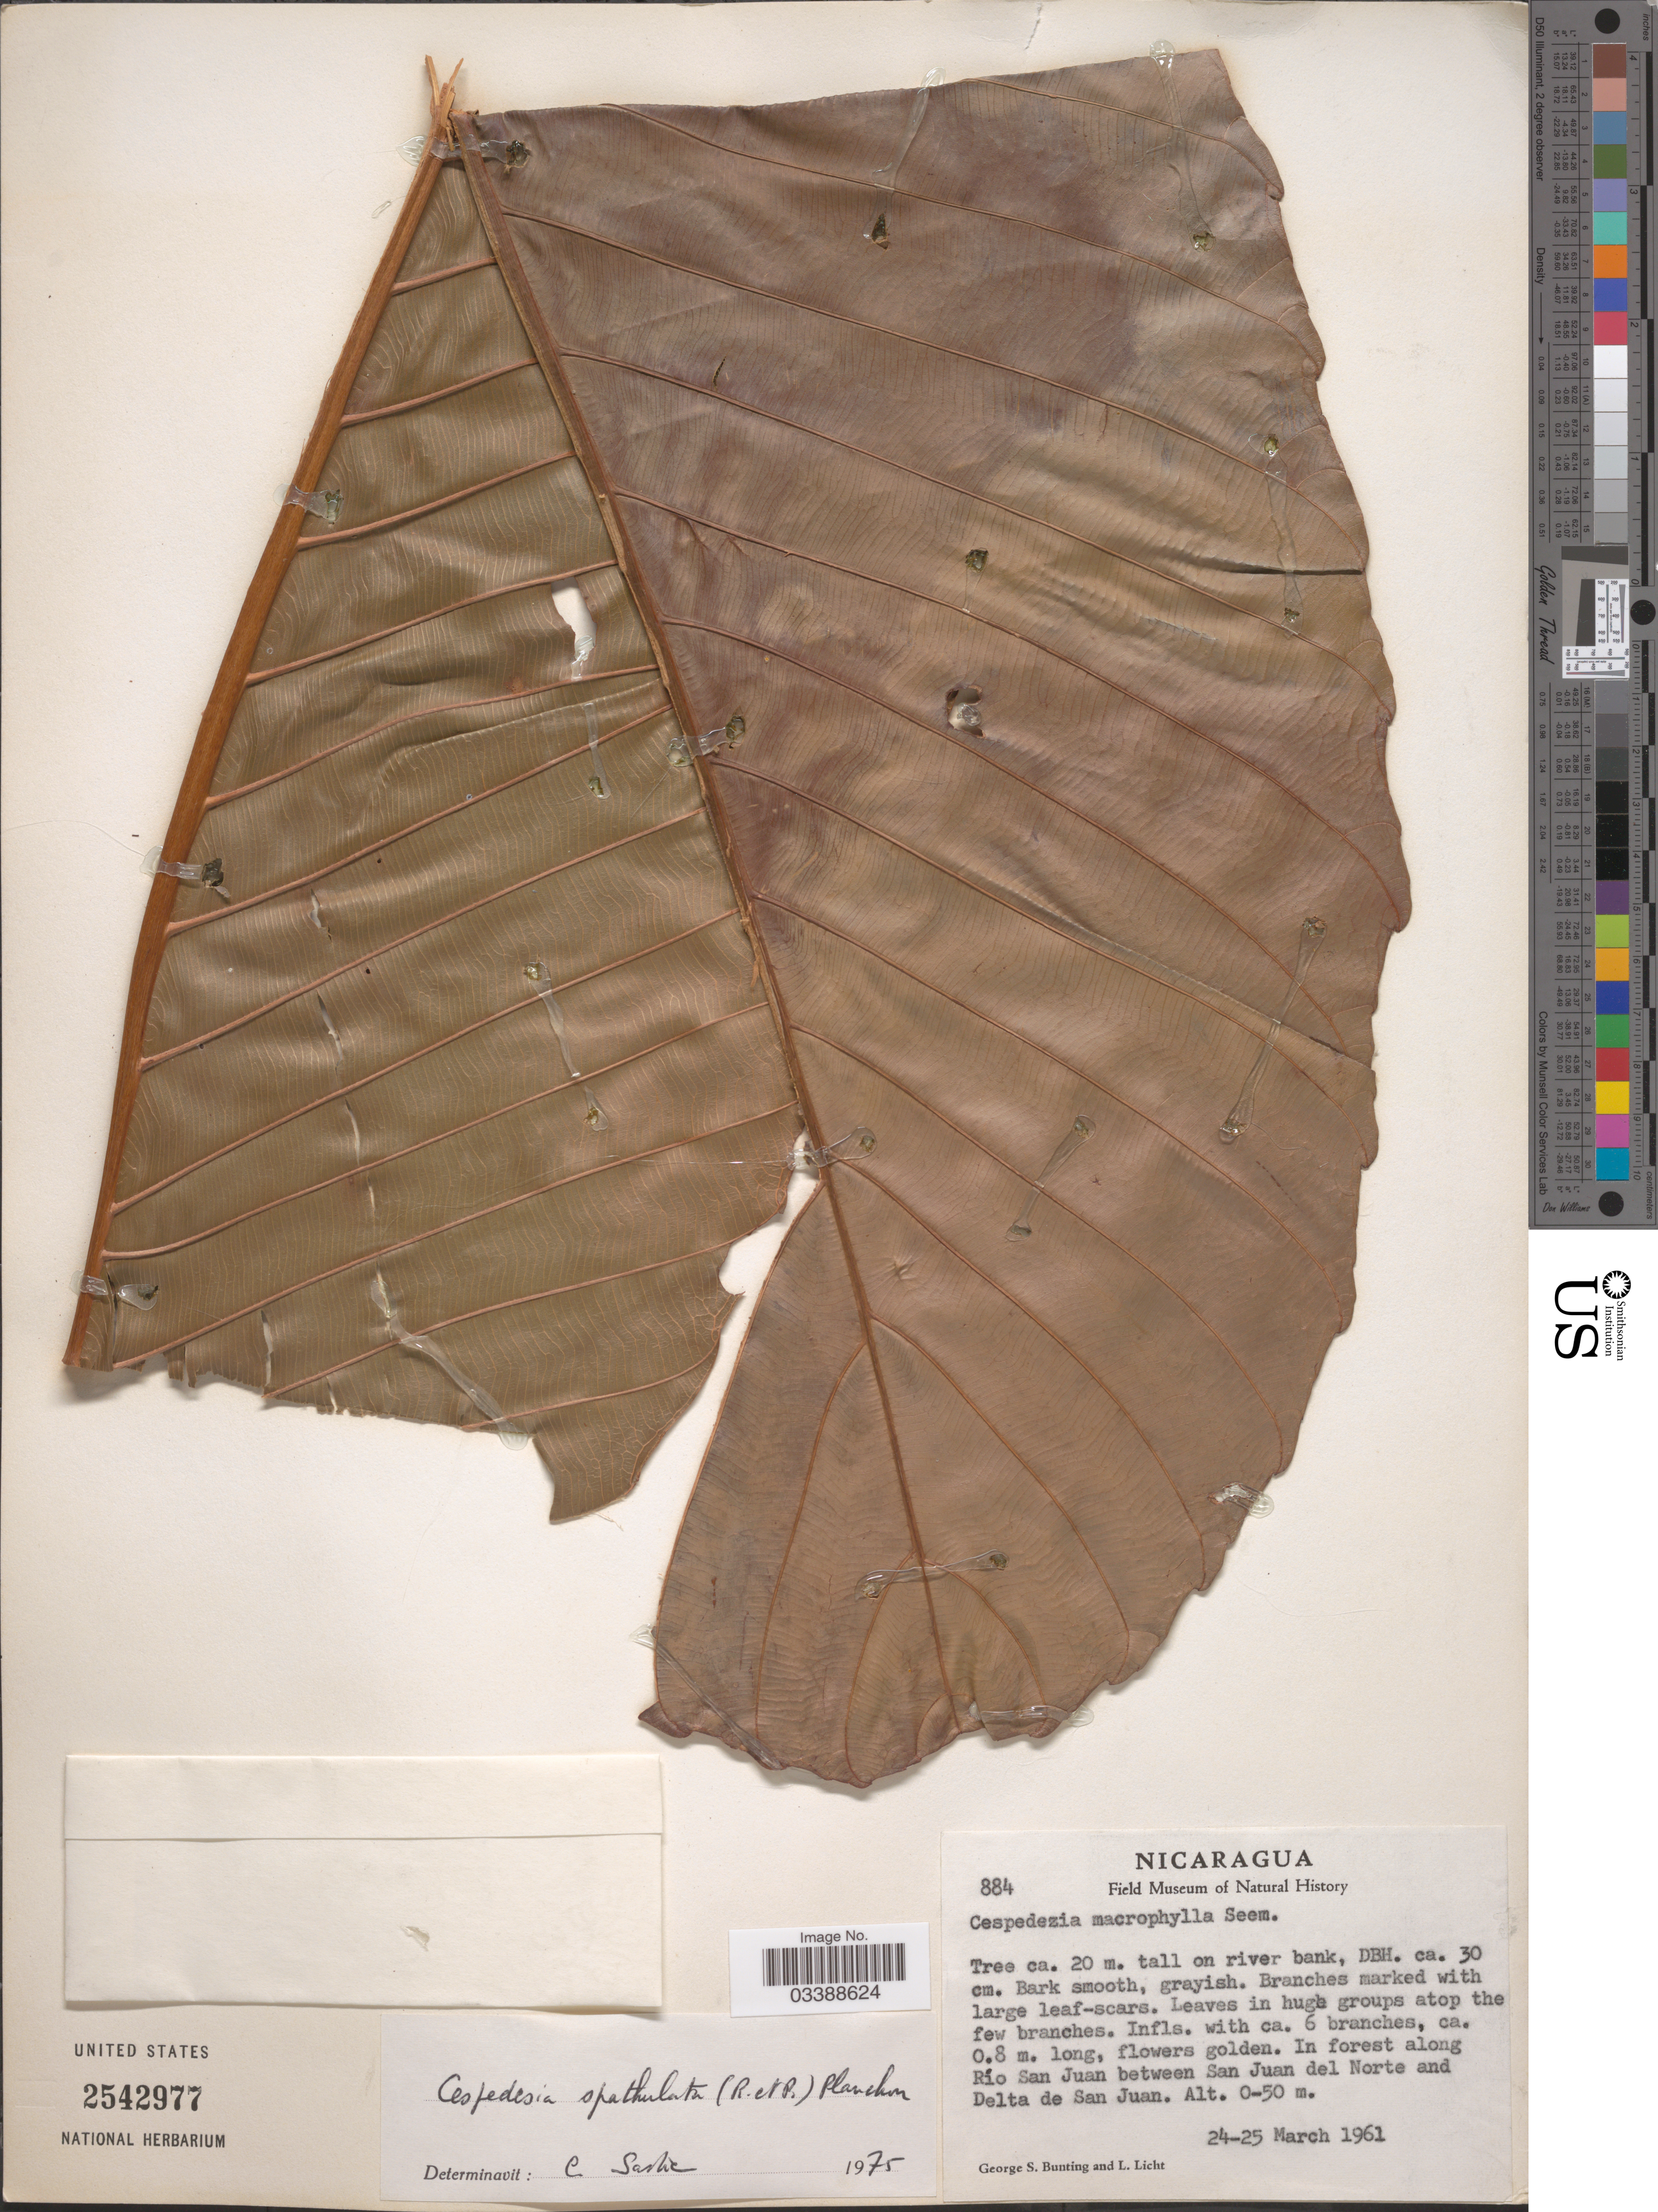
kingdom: Plantae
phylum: Tracheophyta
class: Magnoliopsida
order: Malpighiales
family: Ochnaceae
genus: Cespedesia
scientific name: Cespedesia spathulata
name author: (Ruiz & Pav.) Planch.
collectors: G. S. Bunting & L. Licht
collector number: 884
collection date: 1961-03-24/1961-03-25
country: Nicaragua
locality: In forest along Río San Juan between San Juan del Norte and Delta de San Juan.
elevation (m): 0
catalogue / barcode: US 2542977